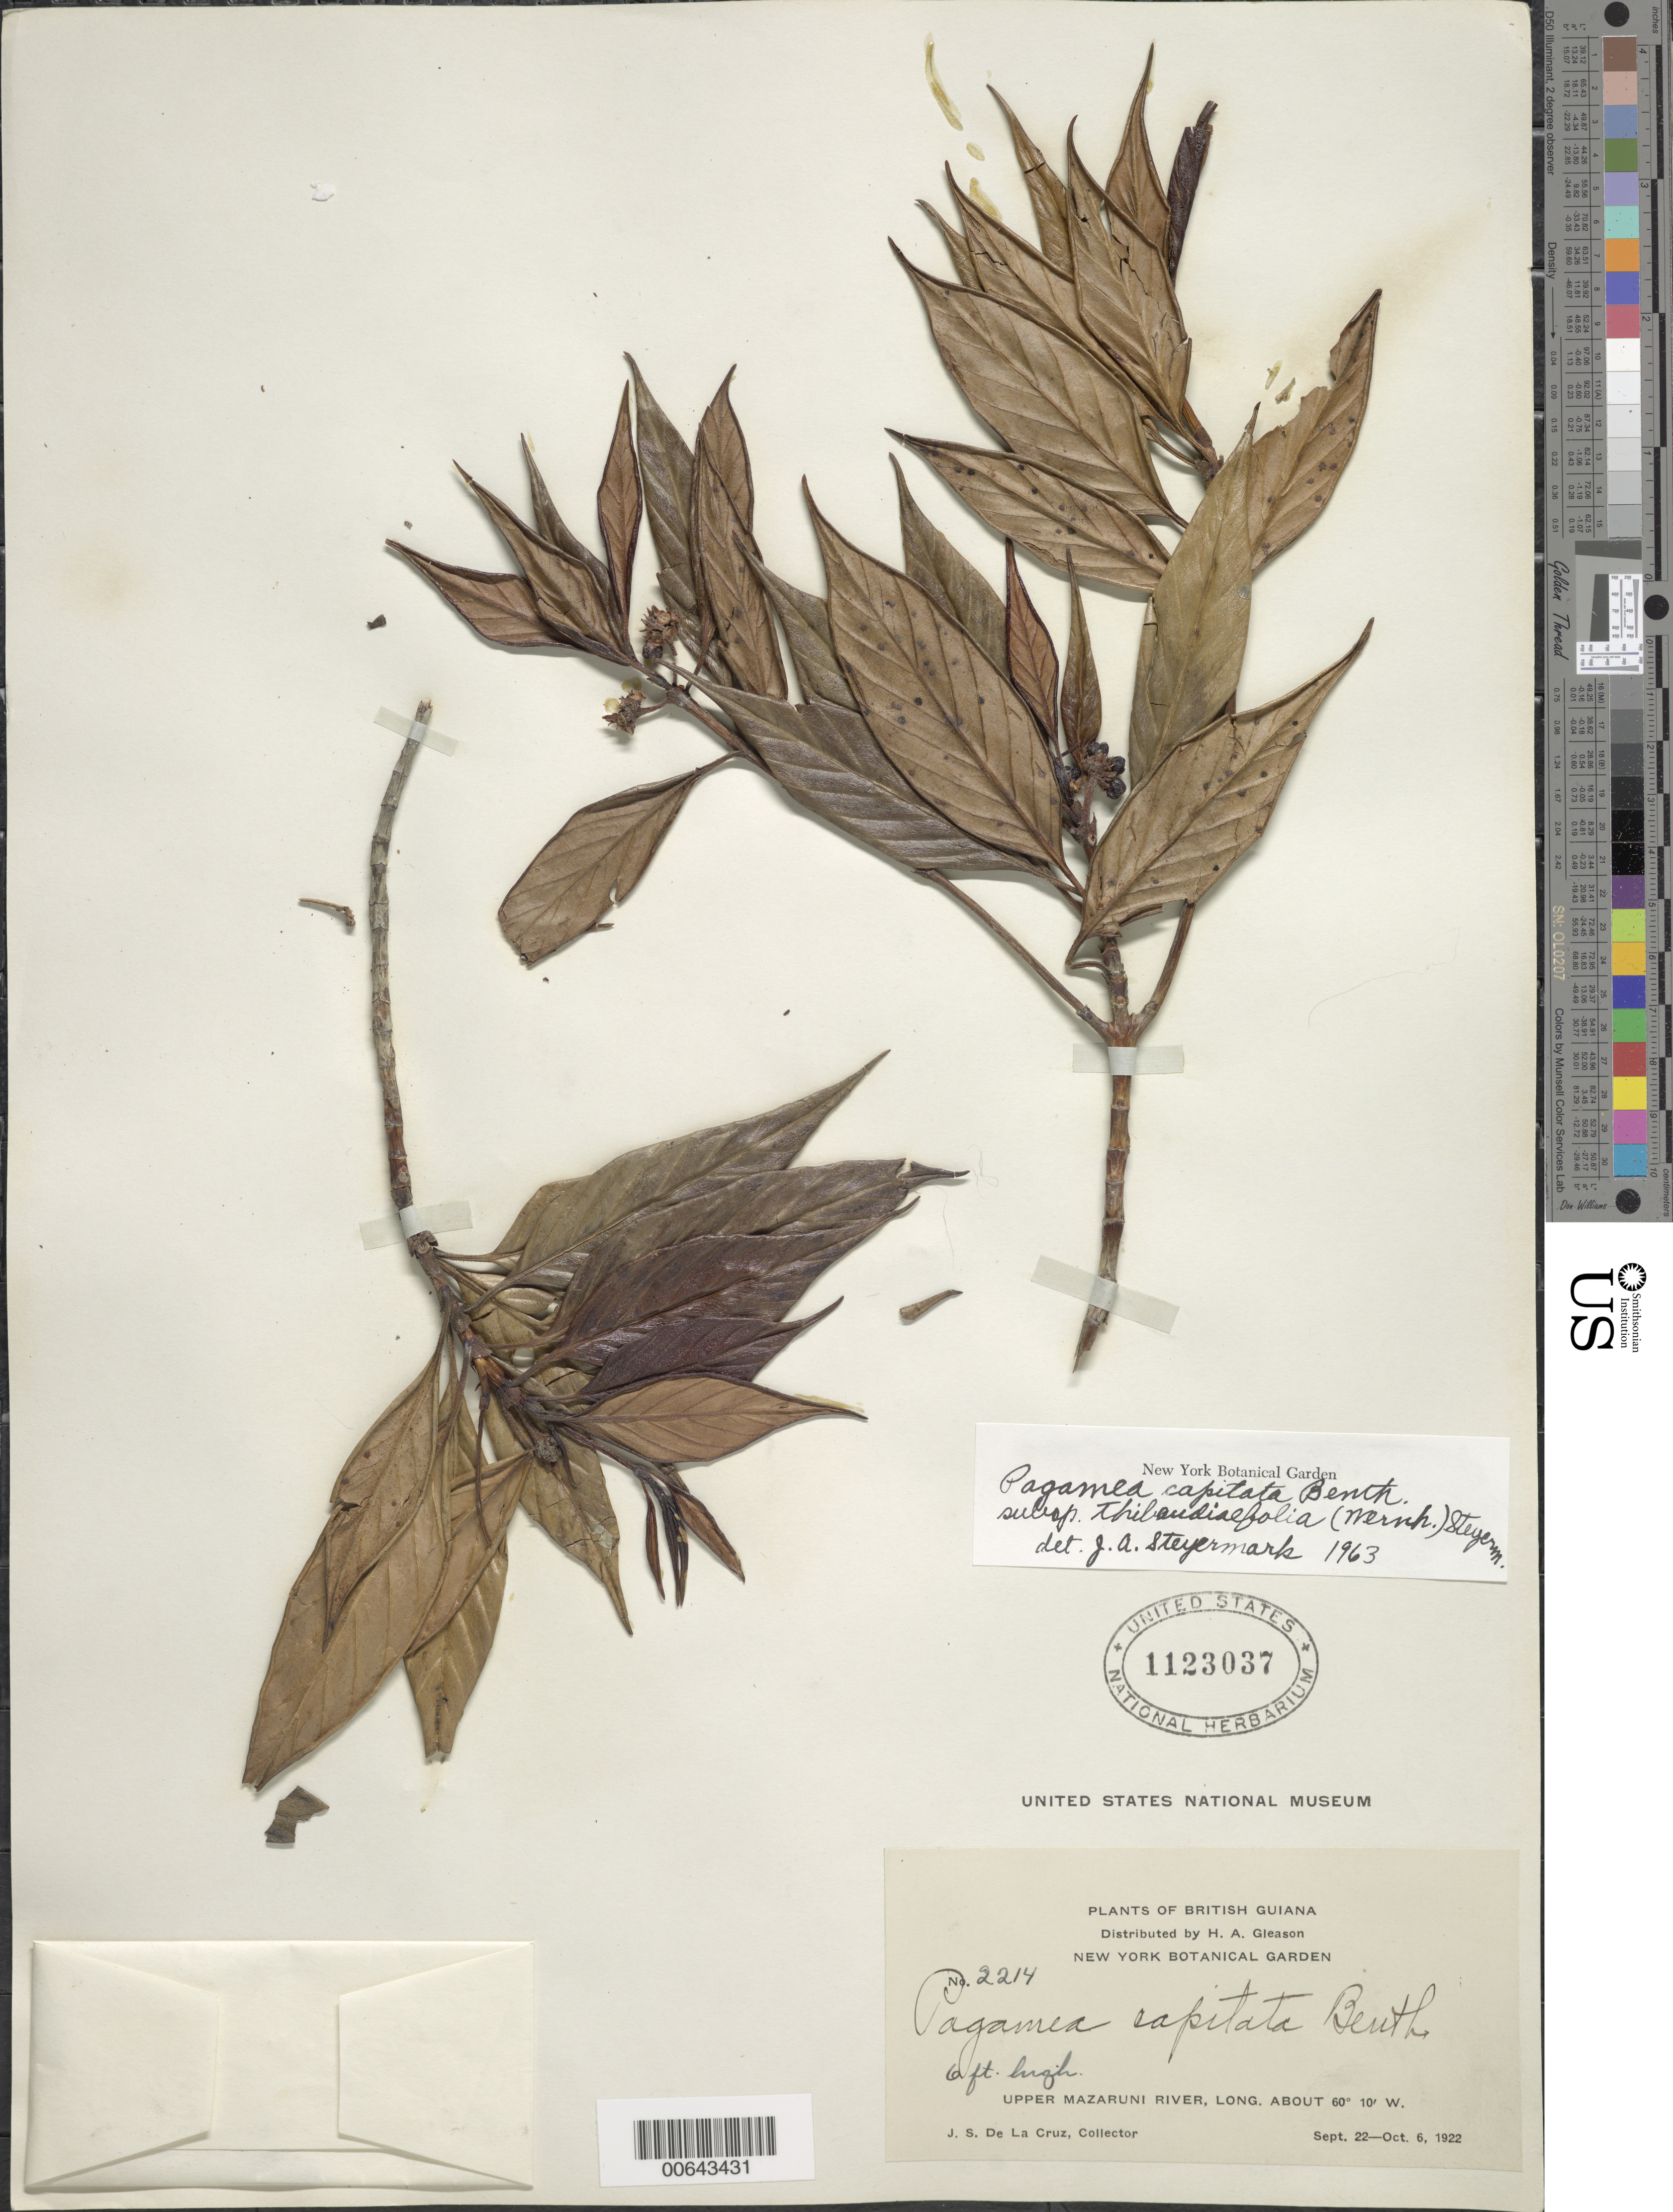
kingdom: Plantae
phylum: Tracheophyta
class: Magnoliopsida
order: Gentianales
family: Rubiaceae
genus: Pagamea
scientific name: Pagamea capitata subsp. thibaudiifolia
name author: (Wernham) Steyerm.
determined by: Steyermark, Julian A., (VEN)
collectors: J. S. de la Cruz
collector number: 2214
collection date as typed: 22-Sep-22 to 6-Oct-22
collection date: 1922-09-22/1922-10-06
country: Guyana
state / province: Cuyuni-Mazaruni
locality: Upper Mazaruni R.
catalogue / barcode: US 1123037